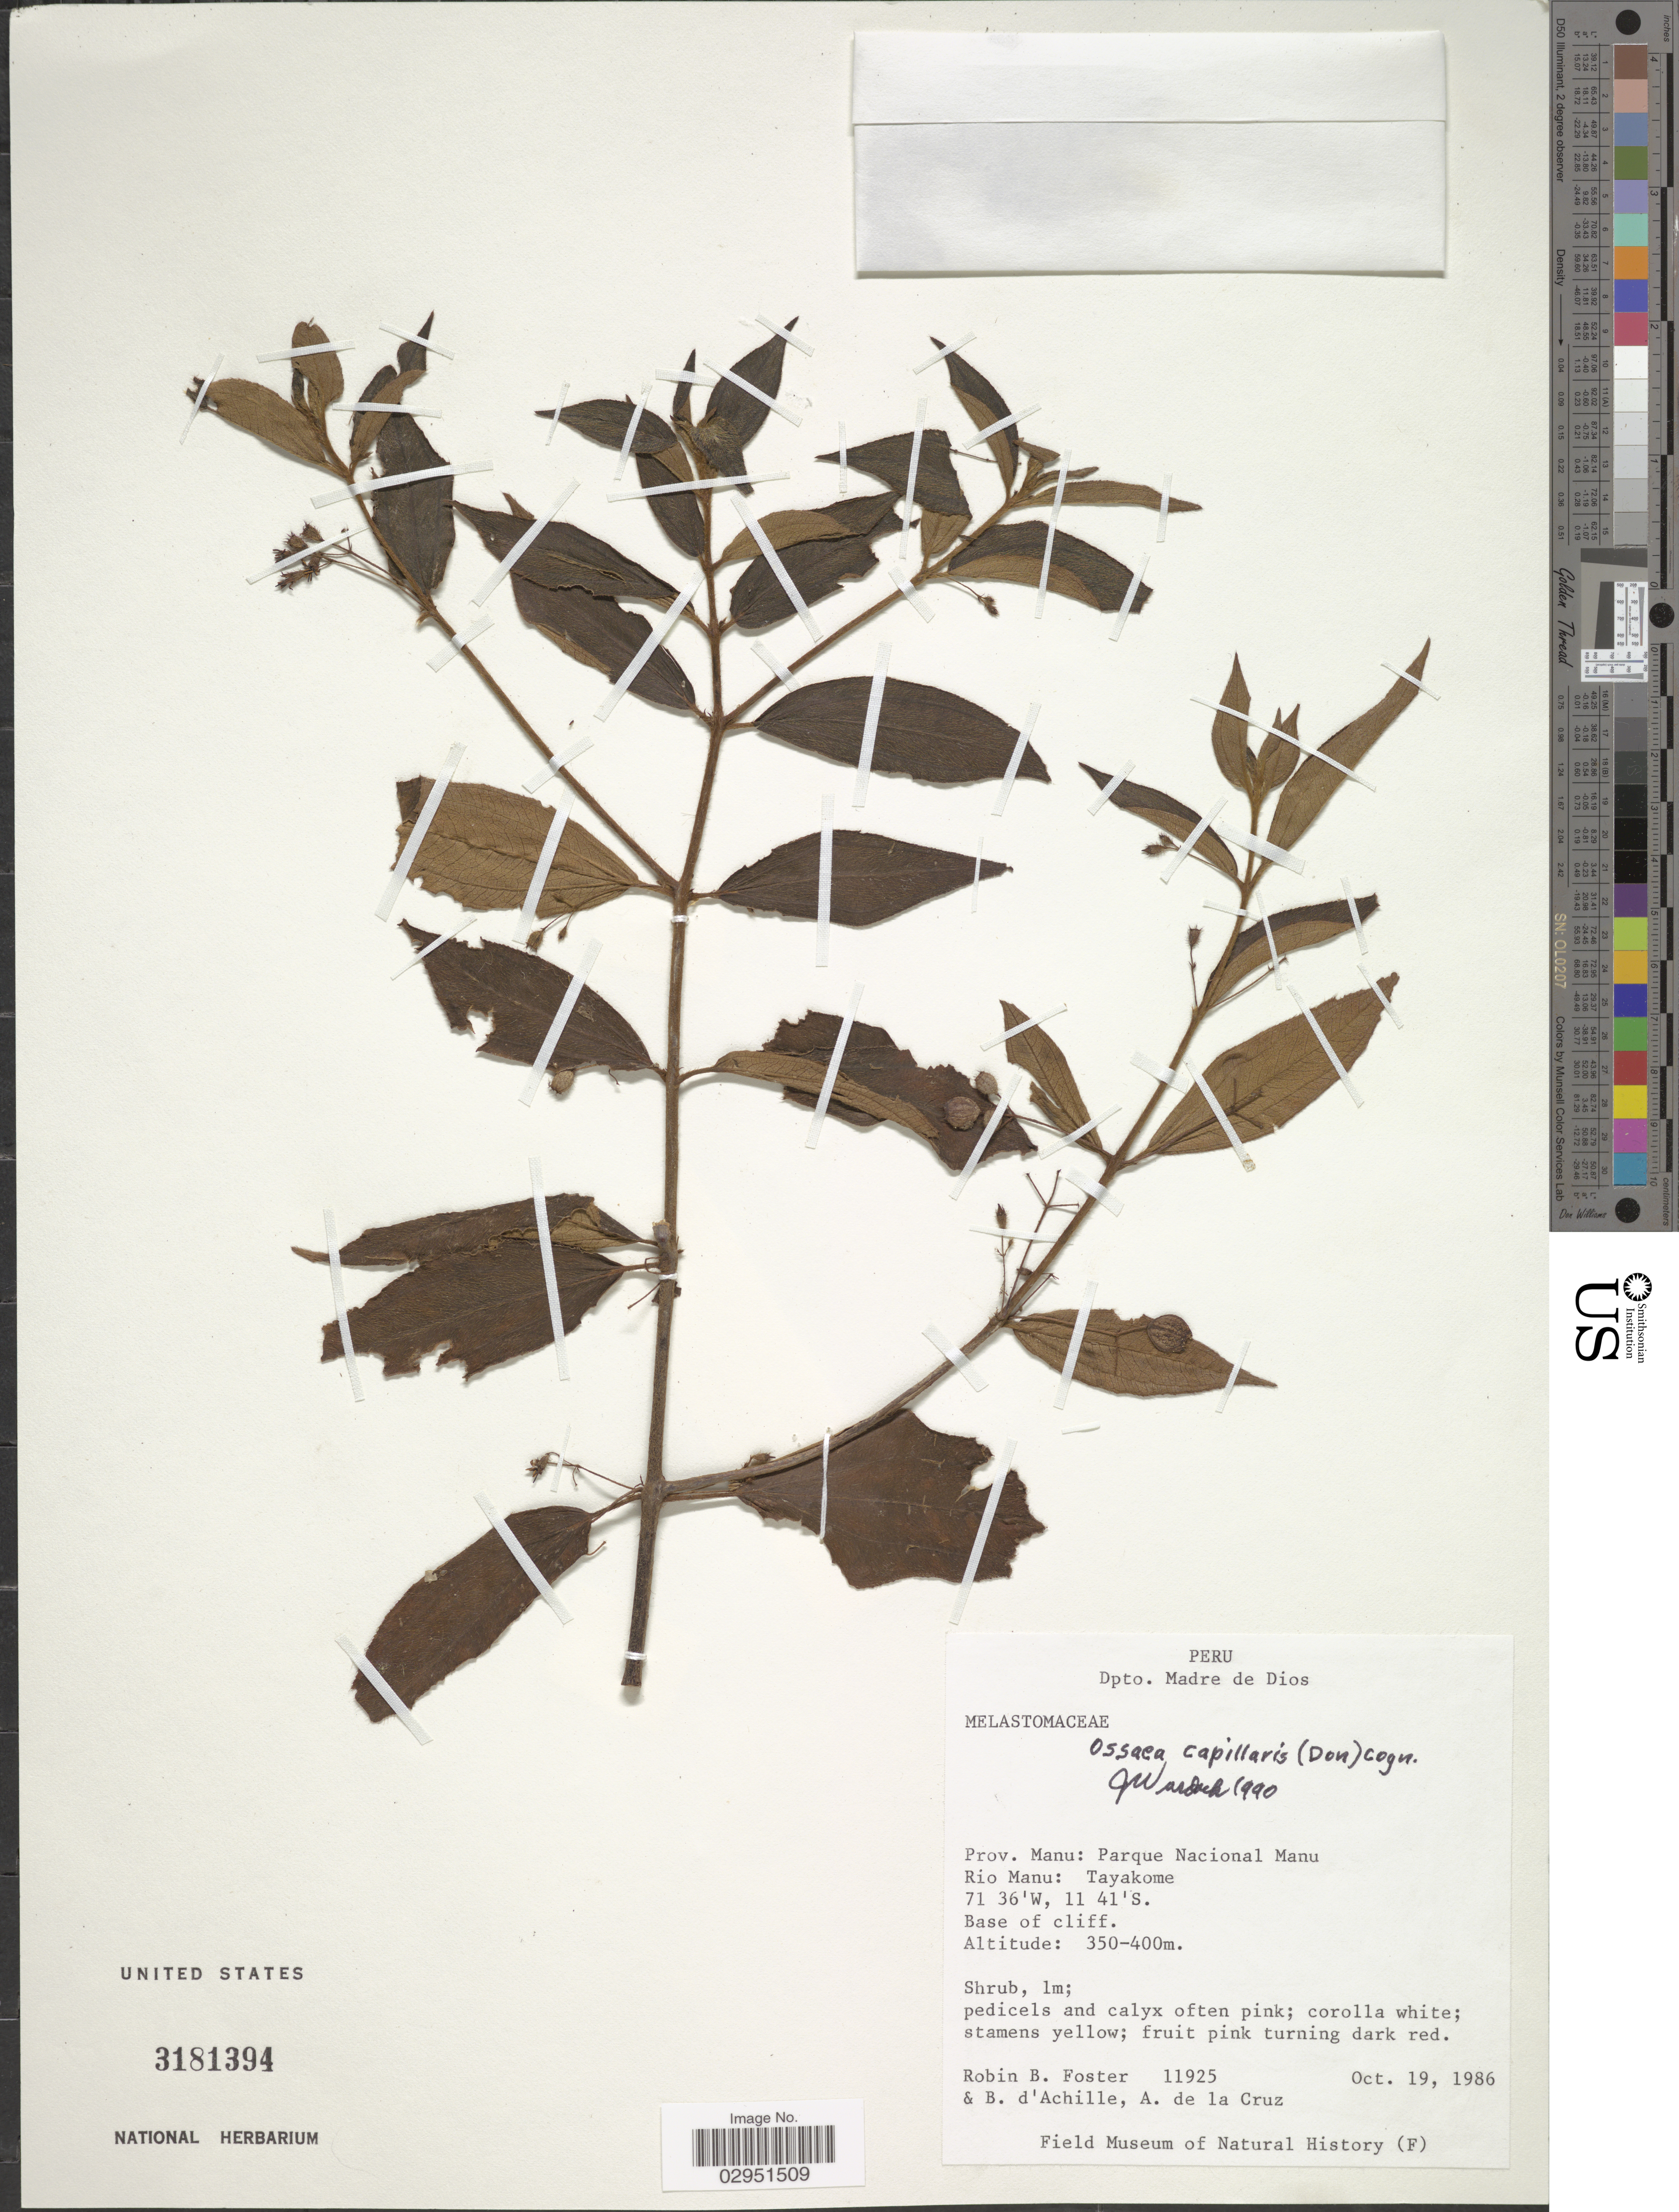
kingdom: Plantae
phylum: Tracheophyta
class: Magnoliopsida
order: Myrtales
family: Melastomataceae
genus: Ossaea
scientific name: Ossaea capillaris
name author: (D. Don) Cogn.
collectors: R. B. Foster, B. d'Achille & A. De la Cruz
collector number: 11925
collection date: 1986-10-19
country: Peru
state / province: Madre de Dios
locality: Dpto. Madre de Dios. Prov. Manu: Parque Nacional Manu. Rio Manu: Tayakome.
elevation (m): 350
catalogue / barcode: US 3181394